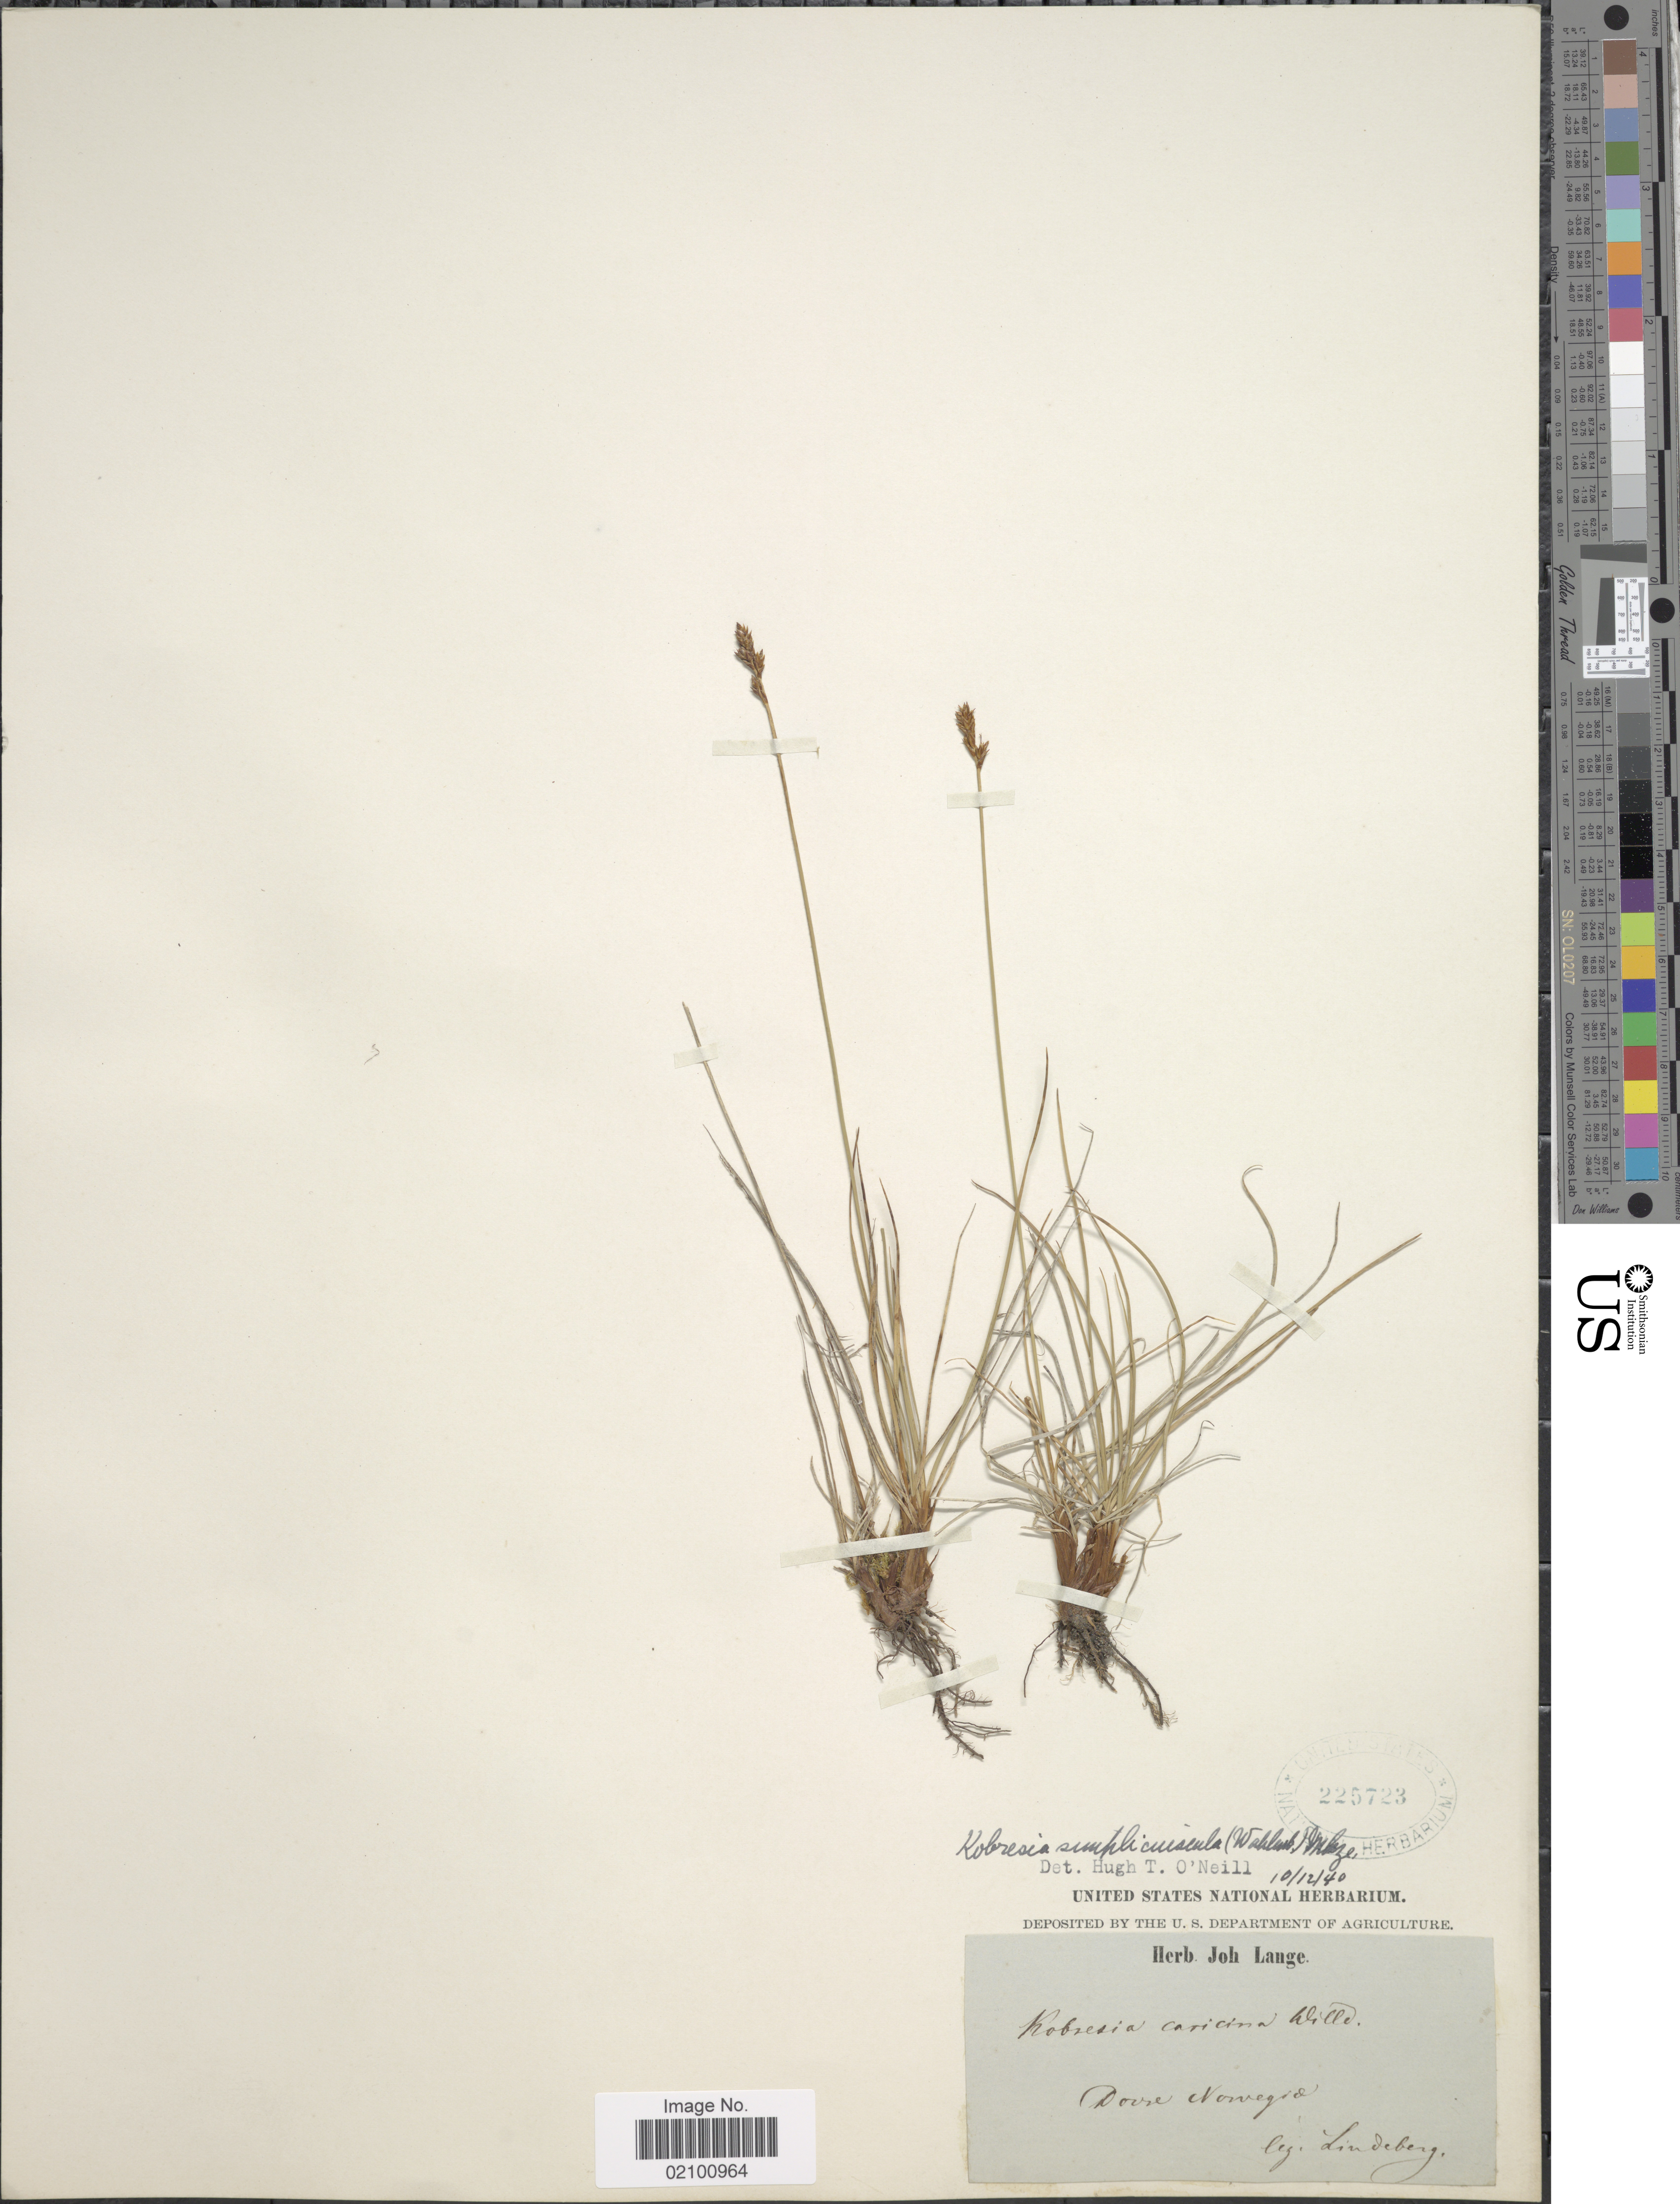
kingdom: Plantae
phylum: Tracheophyta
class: Liliopsida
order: Poales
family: Cyperaceae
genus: Carex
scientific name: Carex simpliciuscula subsp. simpliciuscula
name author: Wahlenb.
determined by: Strong, M. T., (US), Smithsonian Institution - National Museum of Natural History (UNITED STATES)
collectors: Lindeberg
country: Norway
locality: Dovre, Norvegia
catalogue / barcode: US 225723